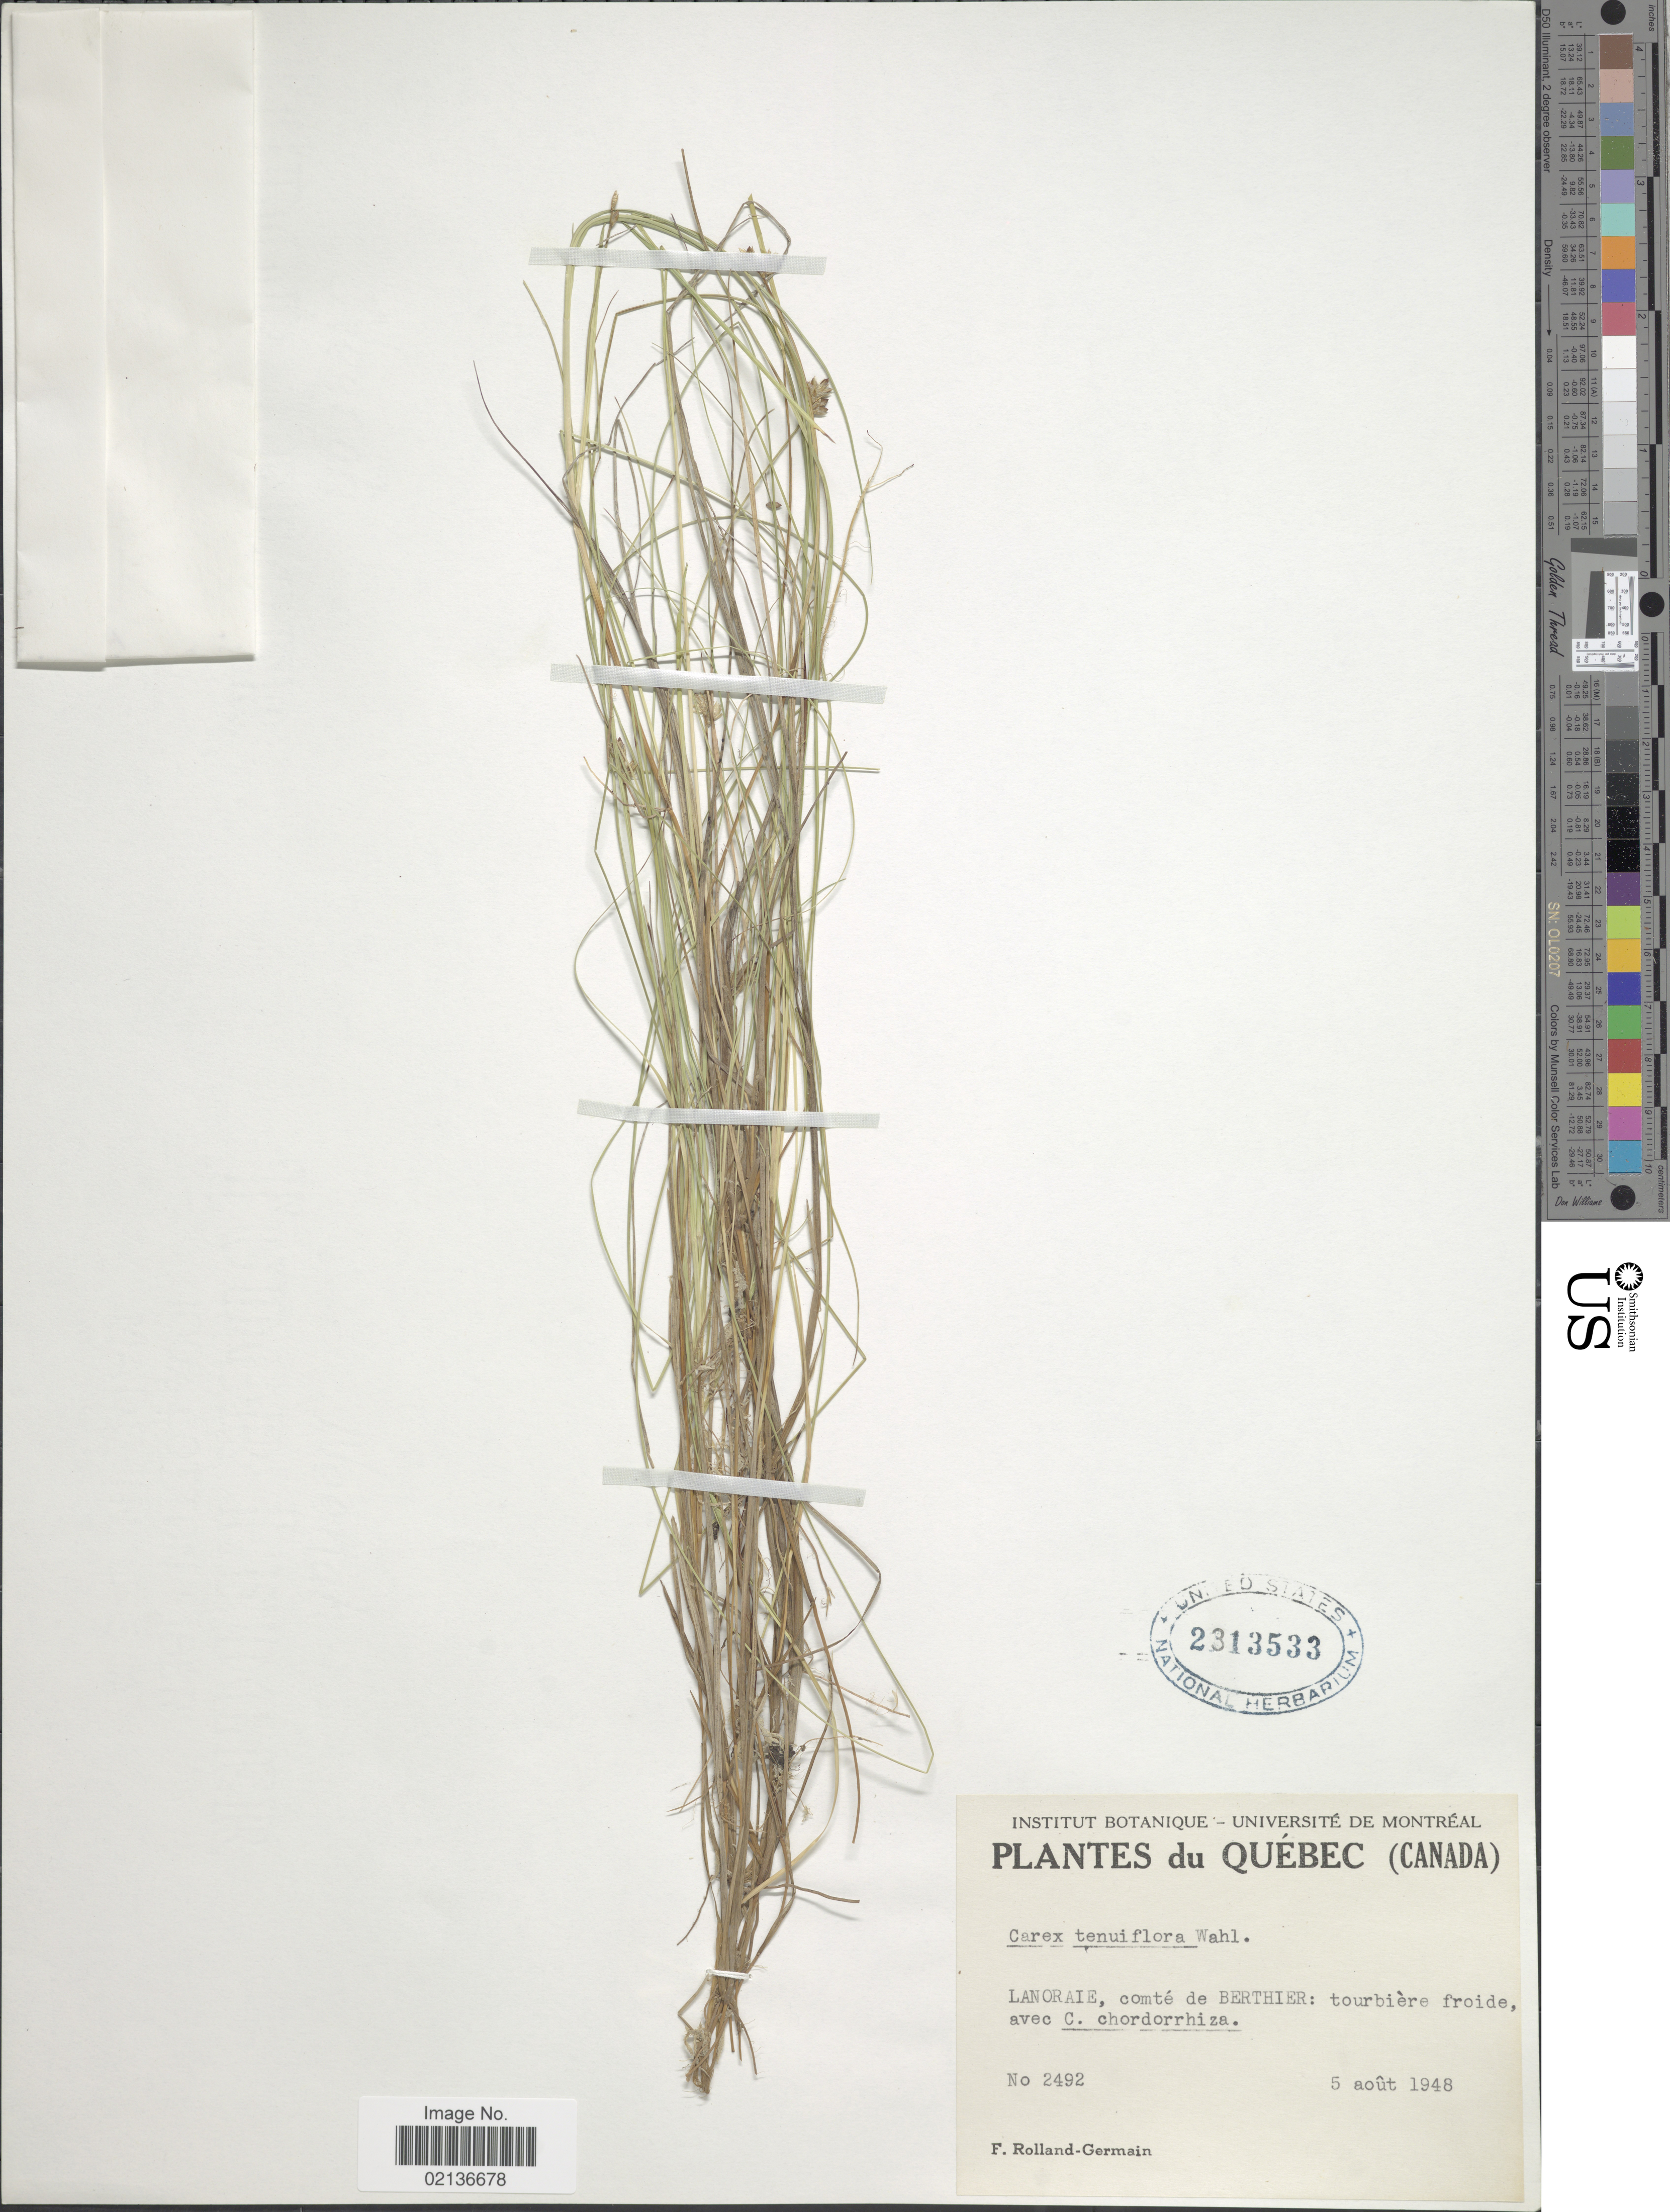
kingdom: Plantae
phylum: Tracheophyta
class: Liliopsida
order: Poales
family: Cyperaceae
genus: Carex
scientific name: Carex tenuiflora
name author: Wahlenb.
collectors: Rolland-Germain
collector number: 2492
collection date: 1948-08-05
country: Canada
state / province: Quebec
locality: Lanoraie, comte de Berthier: tourbiere froide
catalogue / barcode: US 2313533